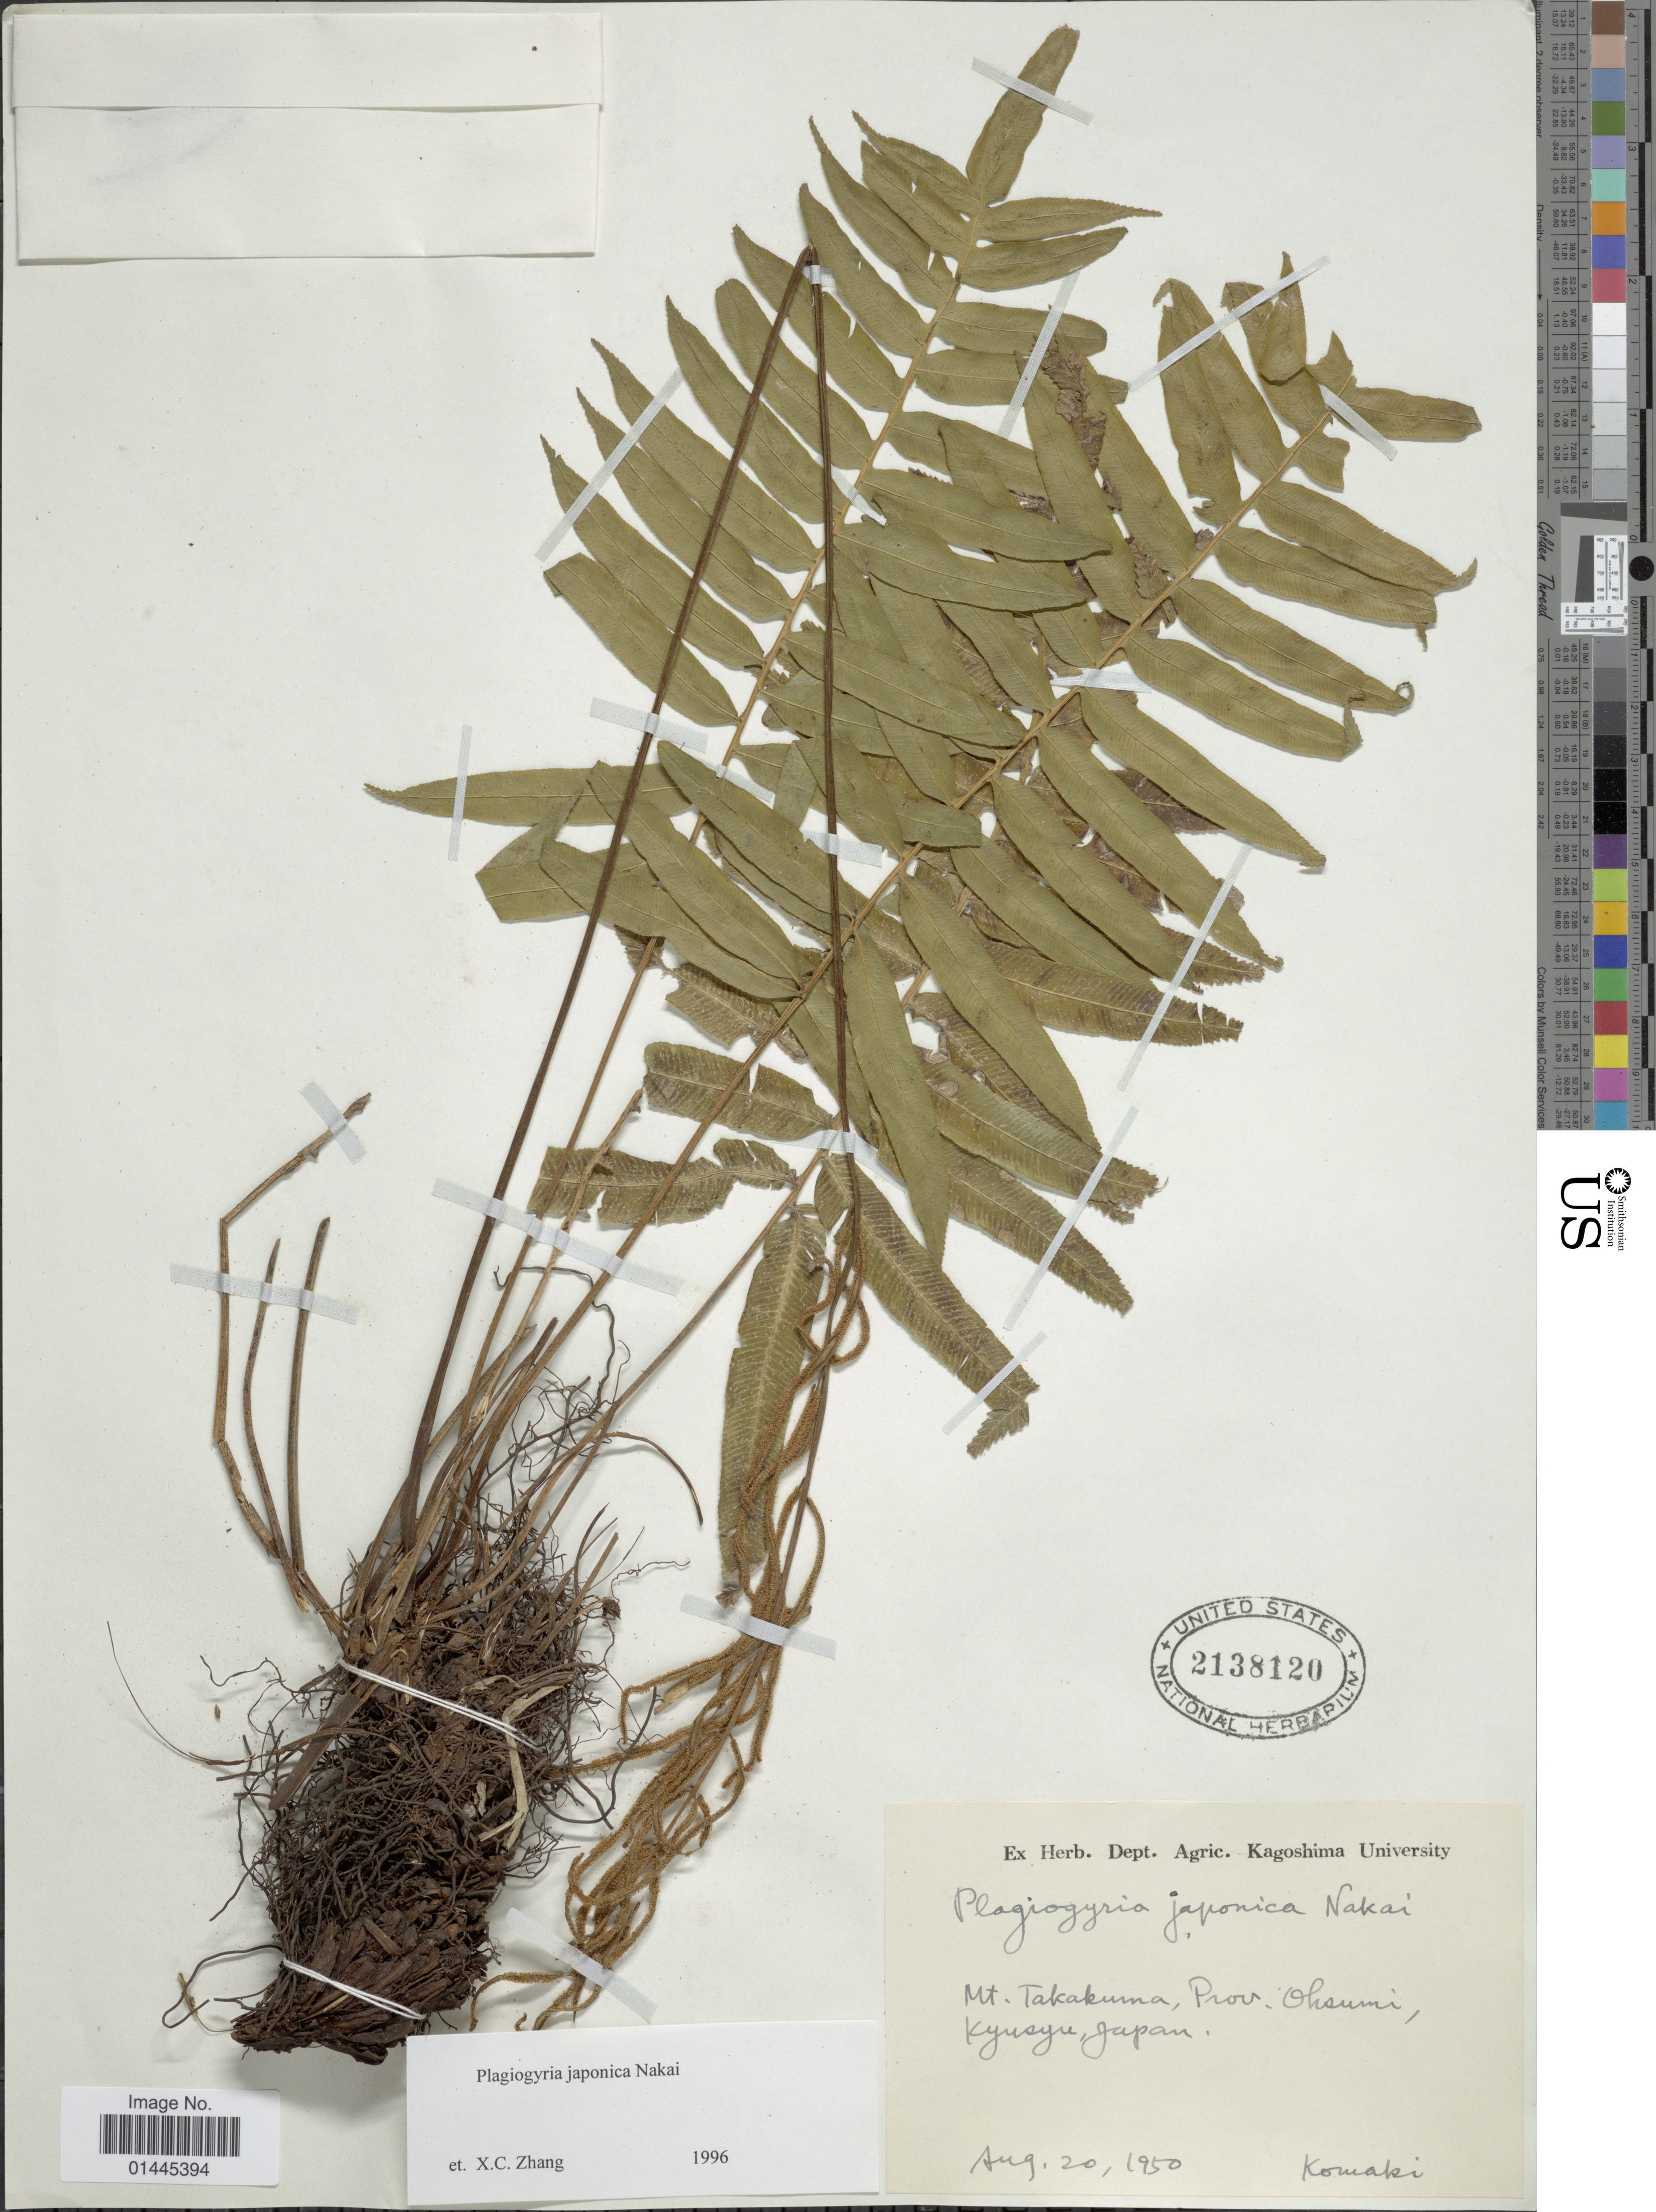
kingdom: Plantae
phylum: Tracheophyta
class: Polypodiopsida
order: Cyatheales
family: Plagiogyriaceae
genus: Plagiogyria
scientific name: Plagiogyria japonica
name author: Nakai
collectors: -. Komaki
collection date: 1950-08-20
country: Japan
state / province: Kagosima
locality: Mt. Takakuma, Prov. Ohsumi, Kyusyu.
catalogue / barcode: US 2138120